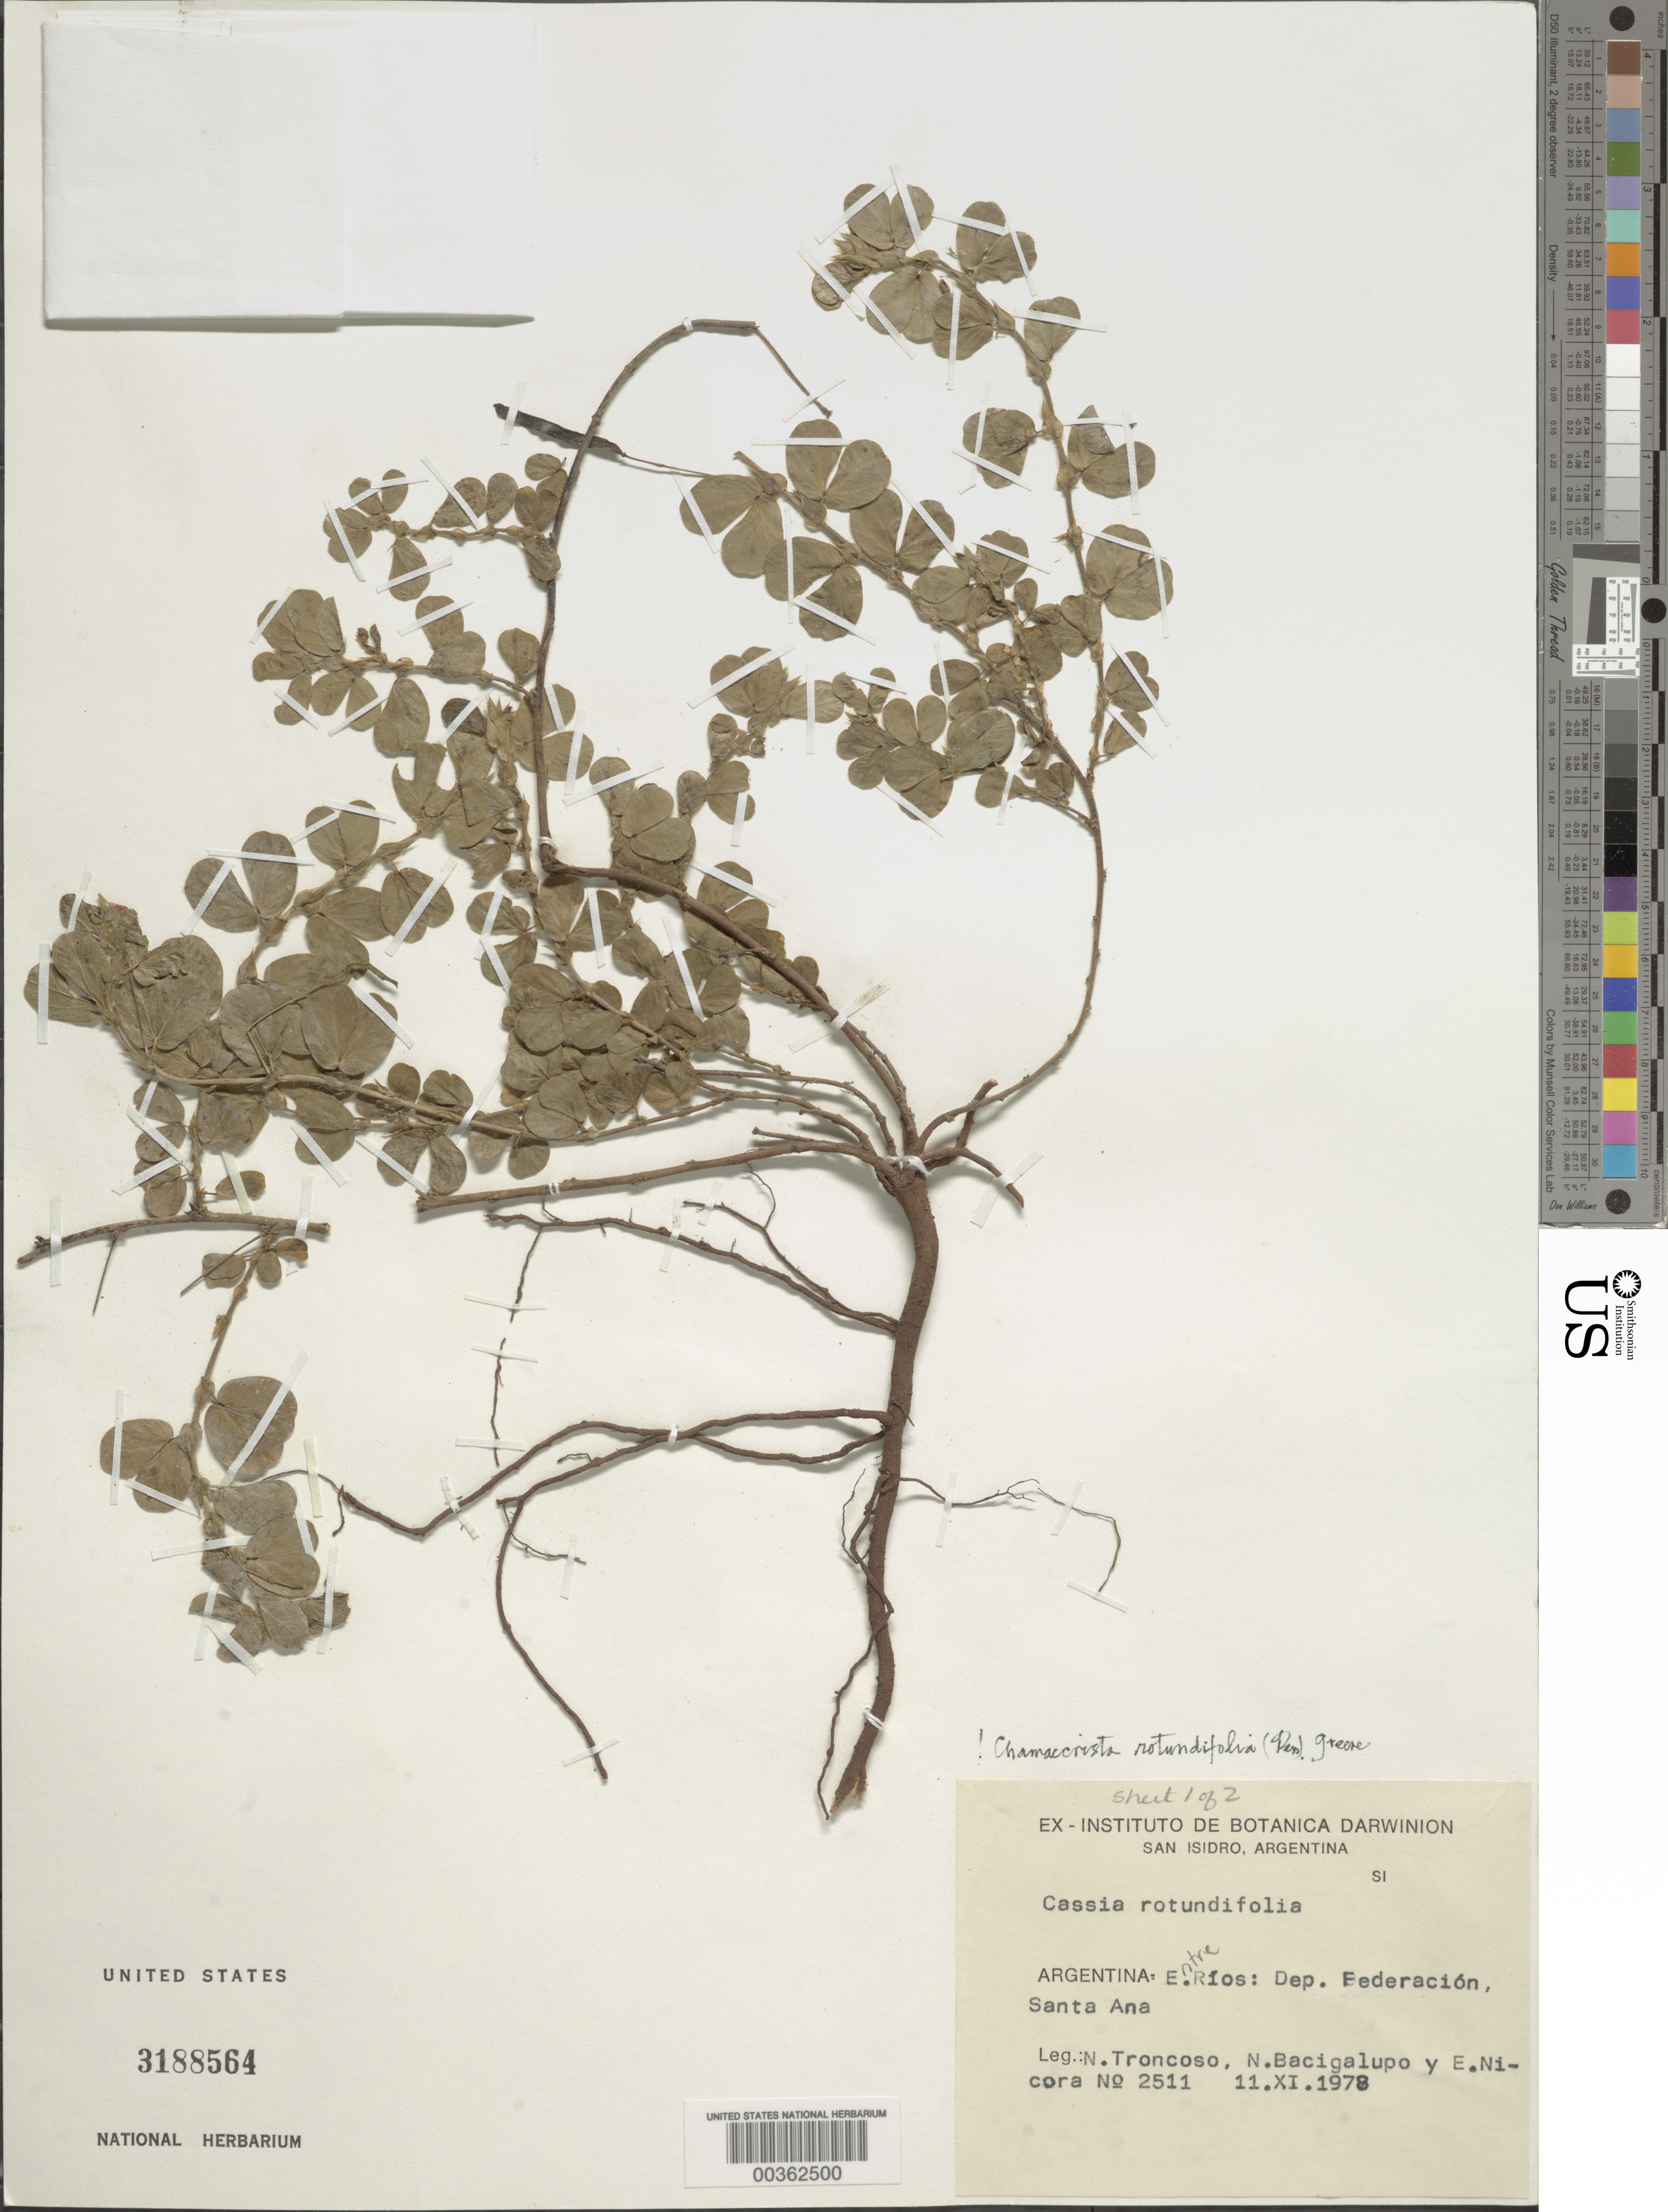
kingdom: Plantae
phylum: Tracheophyta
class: Magnoliopsida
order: Fabales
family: Fabaceae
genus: Chamaecrista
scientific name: Chamaecrista rotundifolia var. rotundifolia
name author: (Pers.) Greene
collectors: N. Troncoso, N. M. Bacigalupo & E. G. Nicora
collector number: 2511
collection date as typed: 11 Nov 1978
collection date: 1978-11-11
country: Argentina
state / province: Entre Ríos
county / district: Federación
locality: Santa Ana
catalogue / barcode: US 3188564